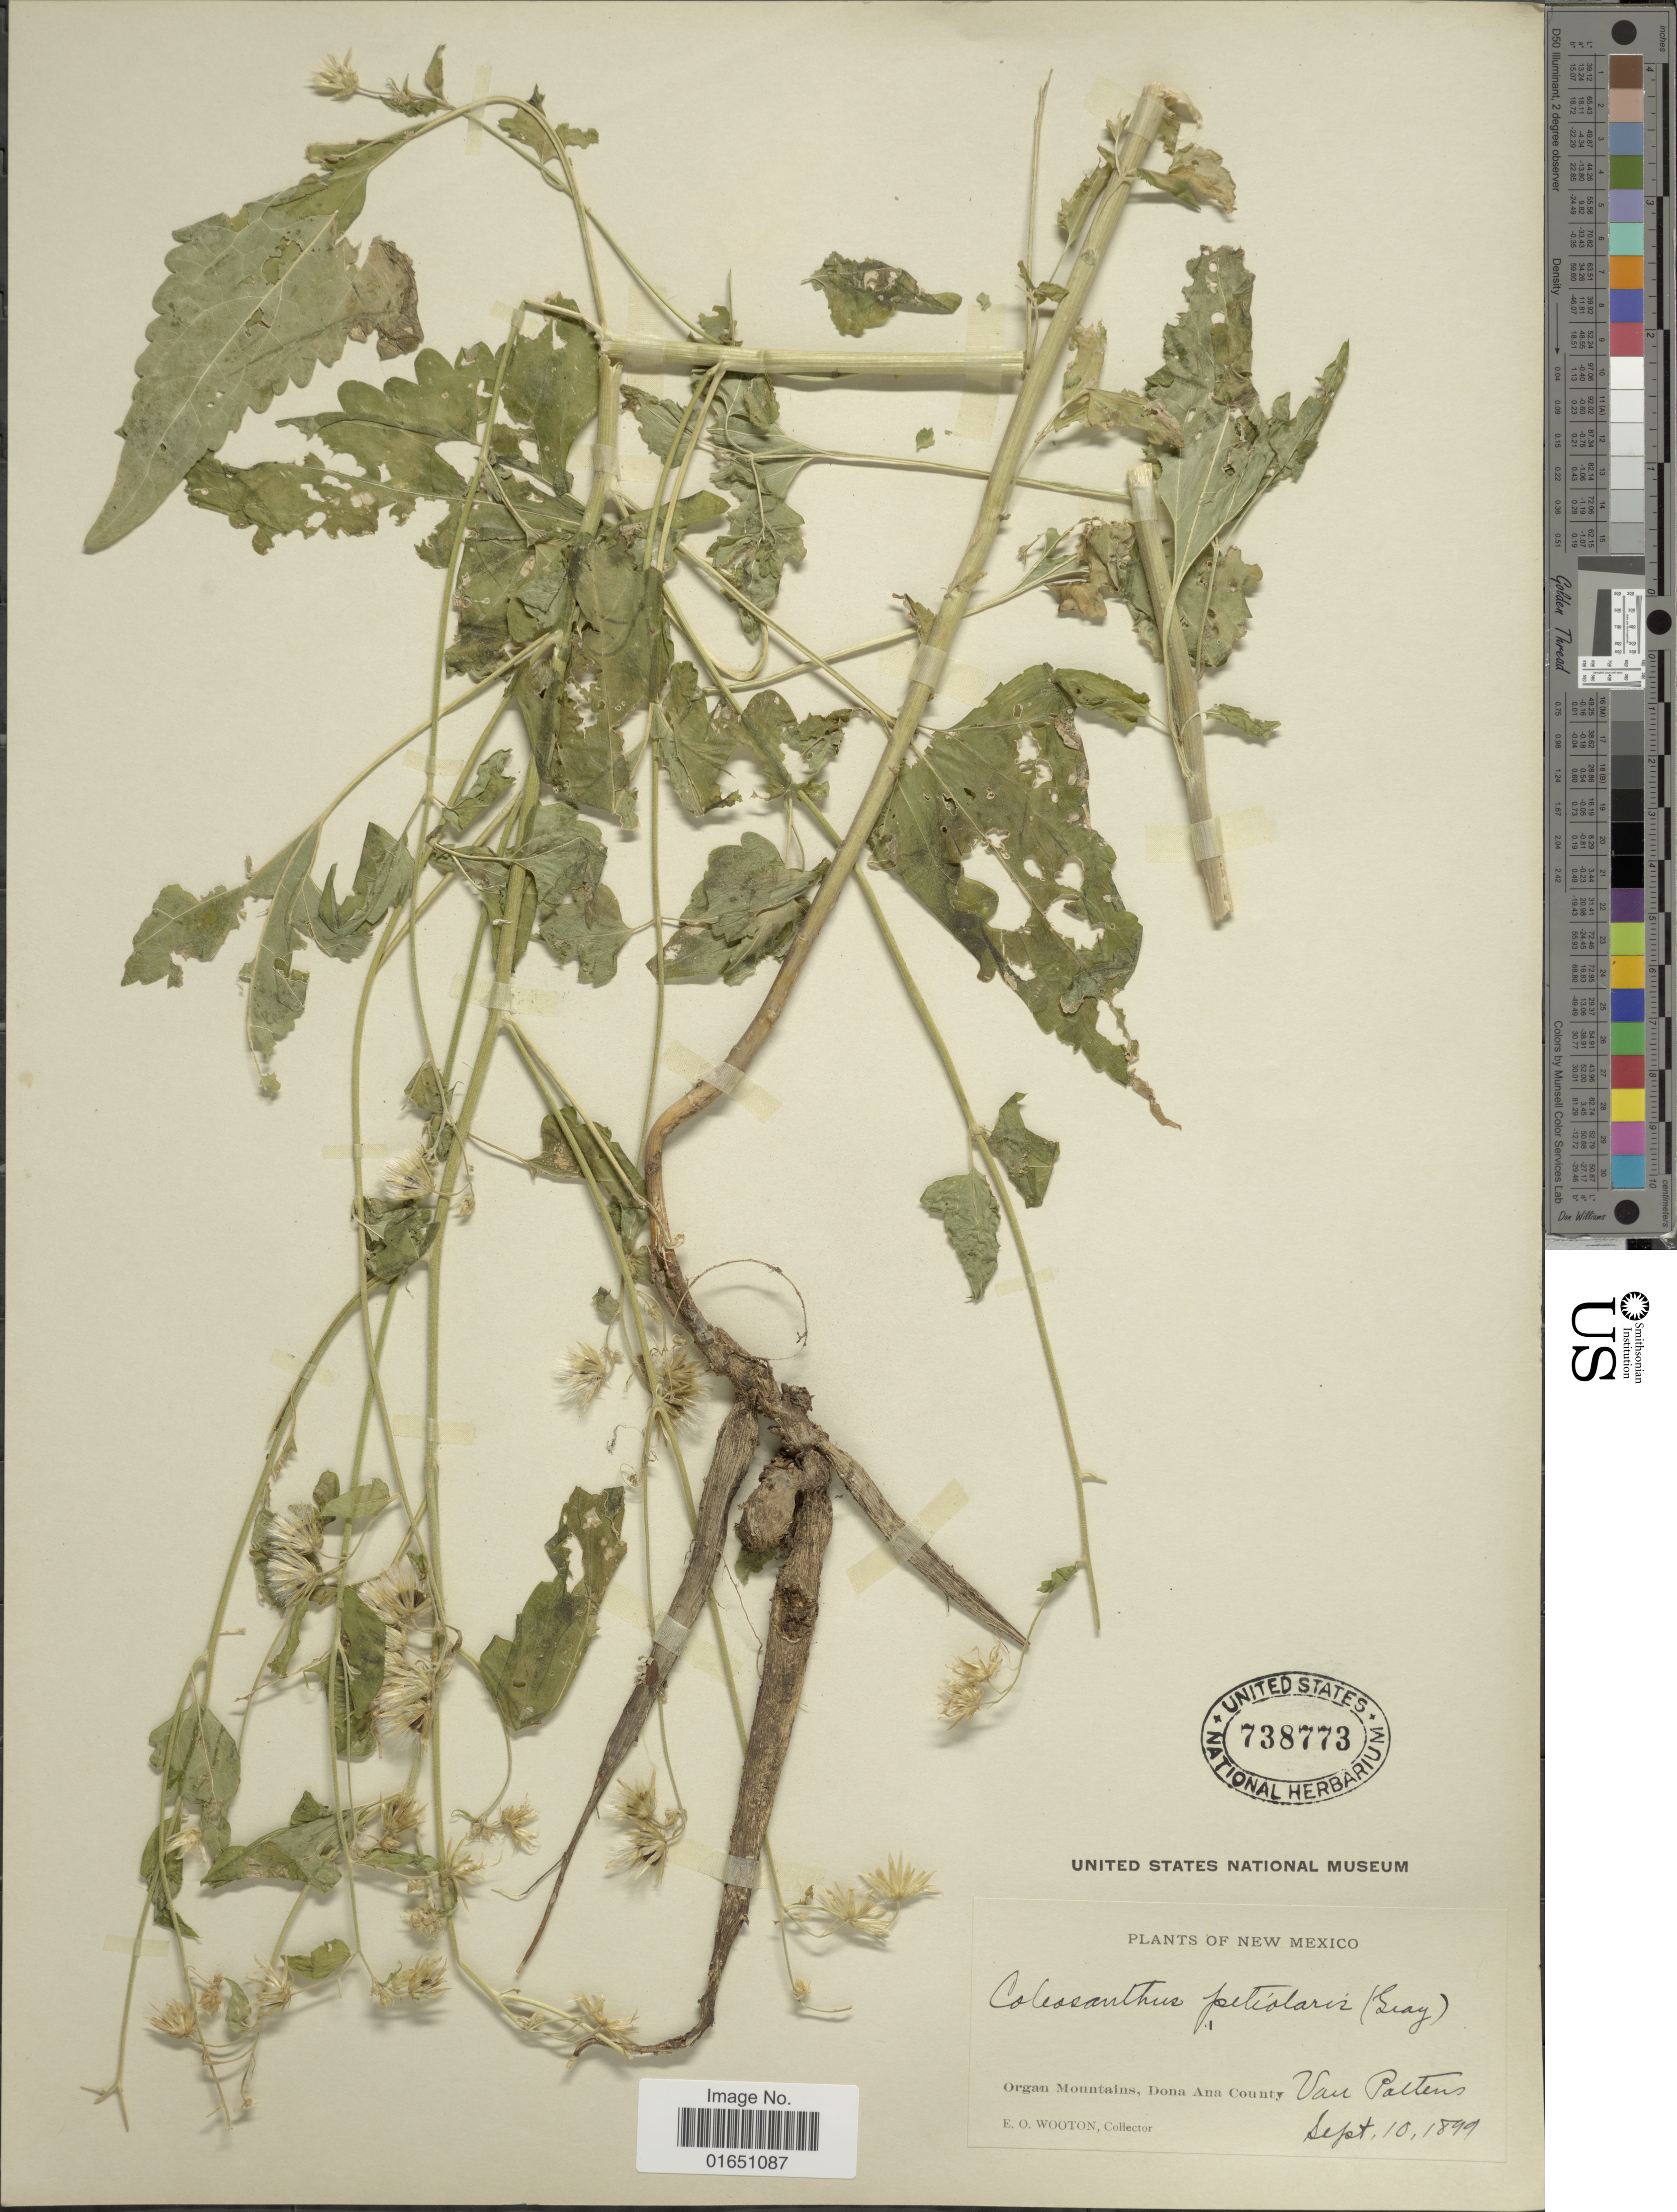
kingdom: Plantae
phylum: Tracheophyta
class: Magnoliopsida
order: Asterales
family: Asteraceae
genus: Brickellia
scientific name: Brickellia grandiflora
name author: (Hook.) Nutt.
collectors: E. O. Wooton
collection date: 1899-09-10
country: United States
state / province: New Mexico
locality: Organ Mountains, Dona Ana County, Van Paltens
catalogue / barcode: US 738773